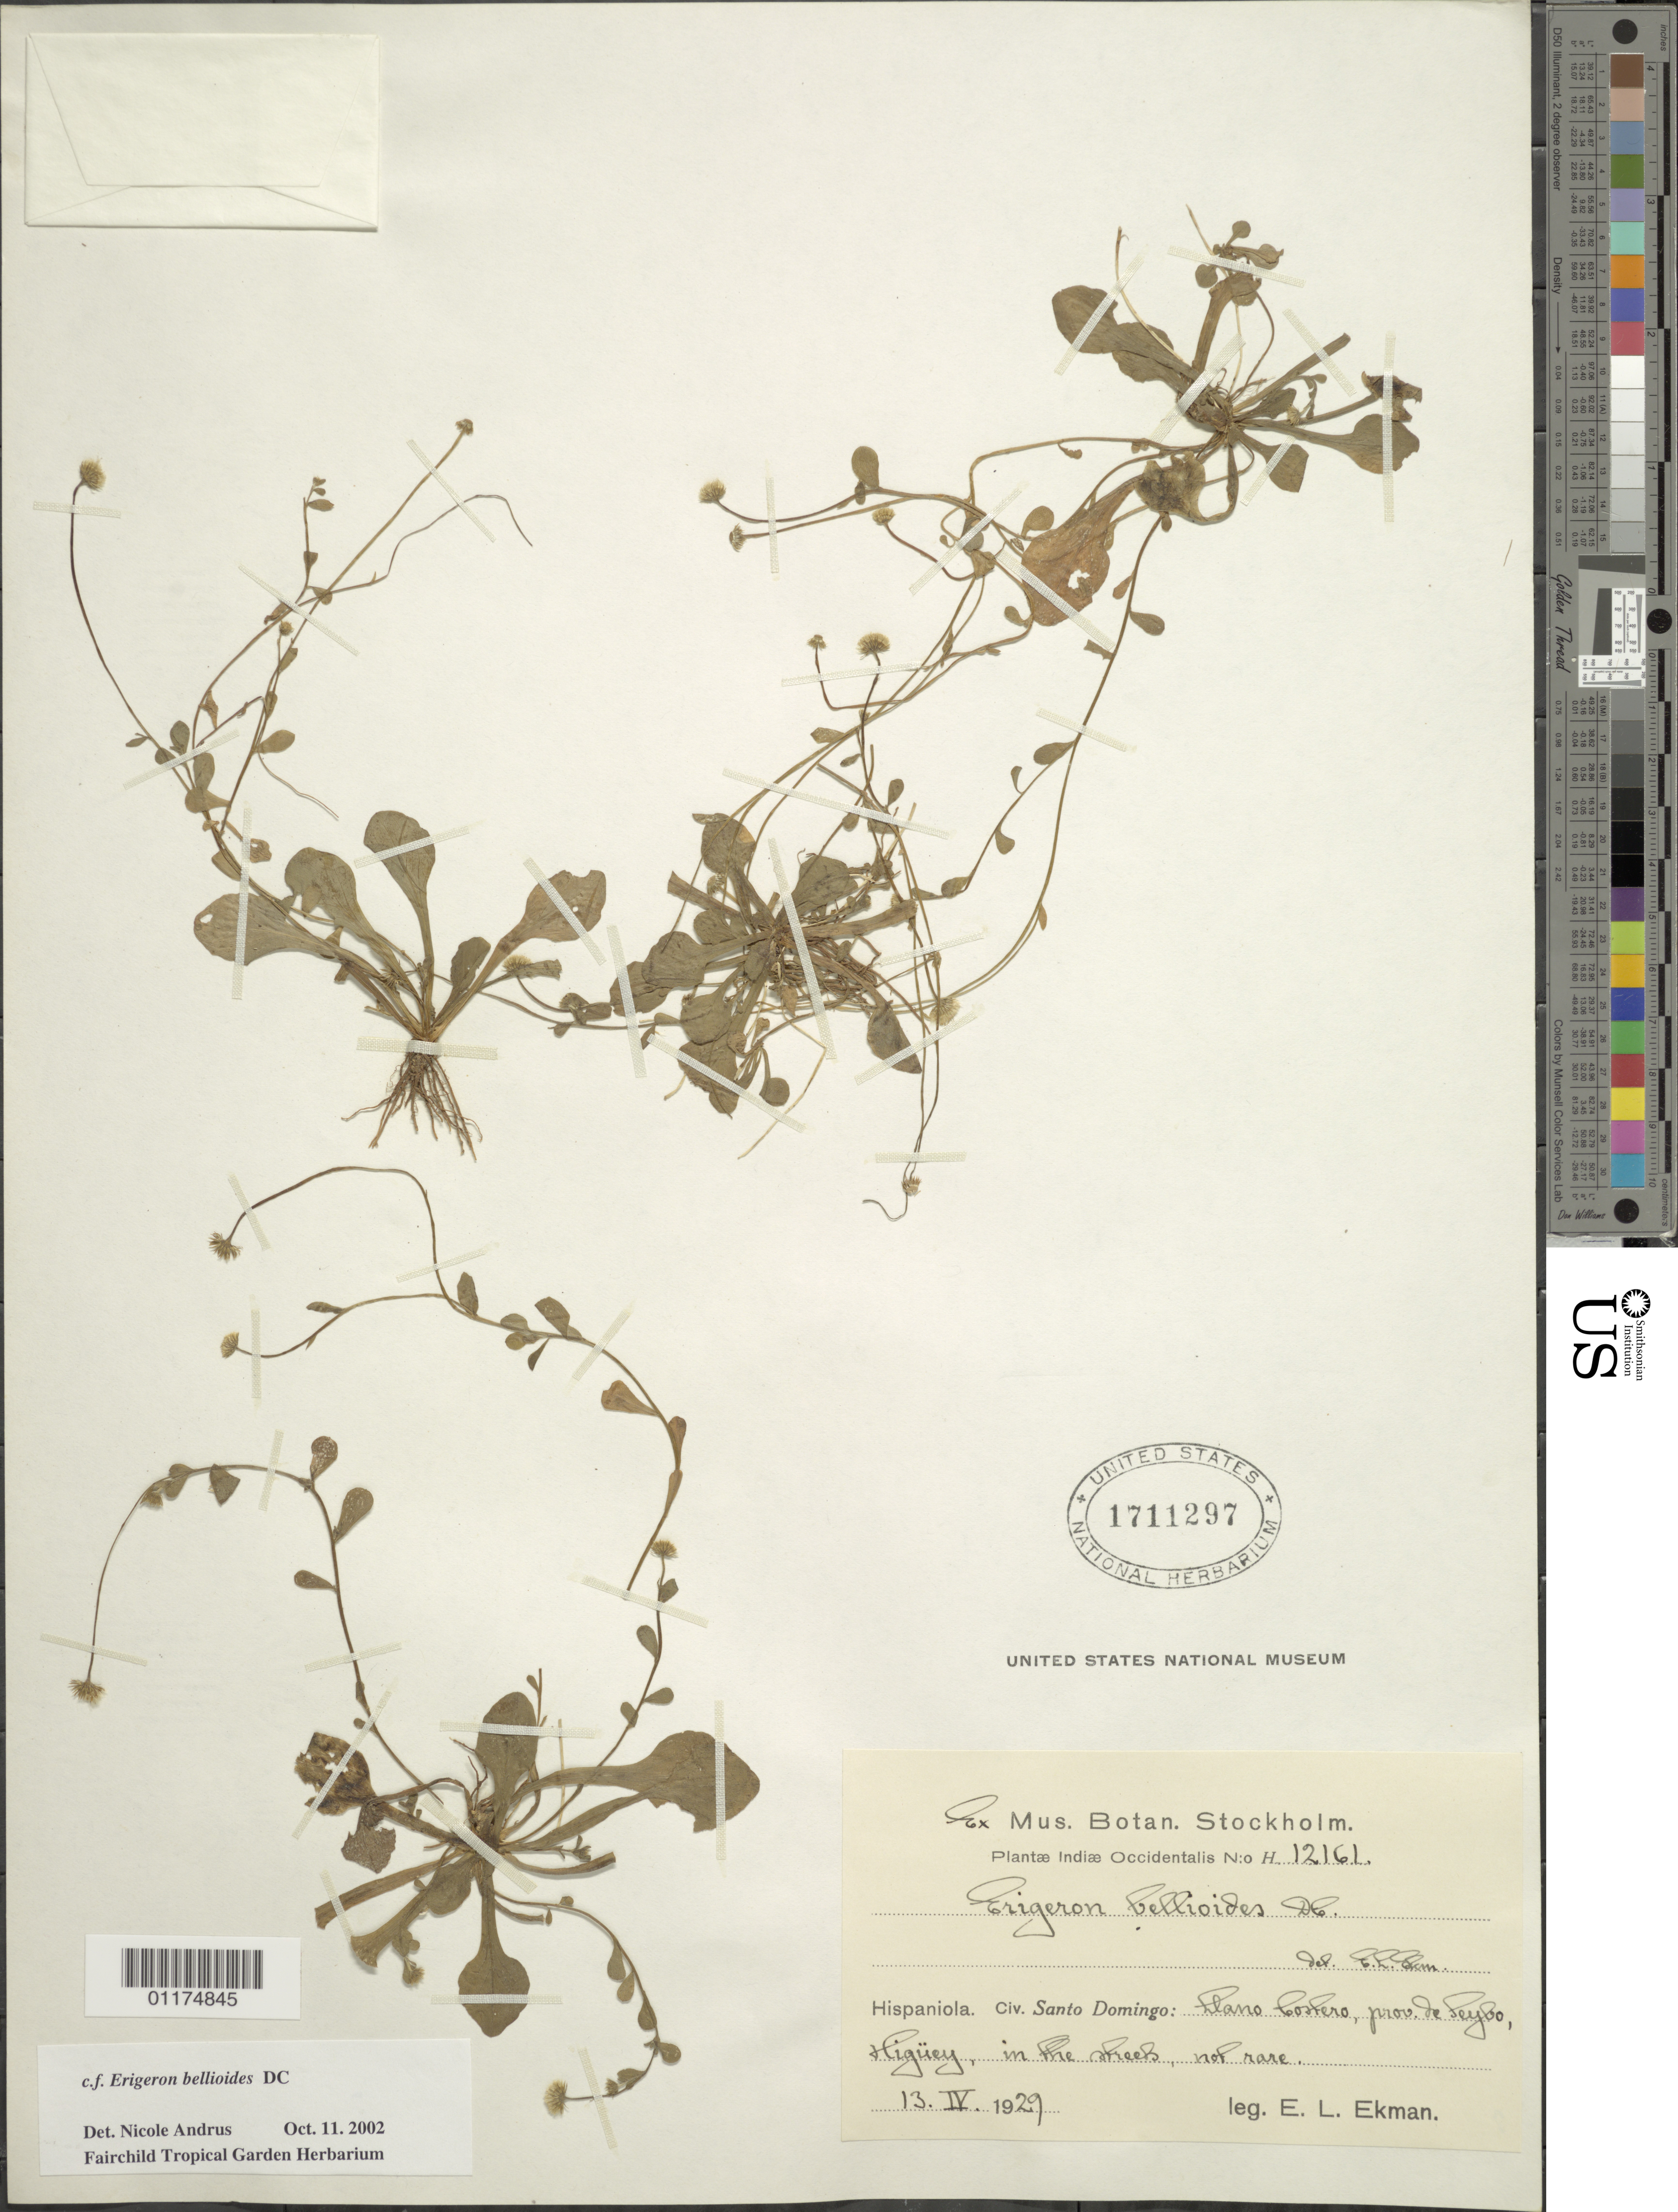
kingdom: Plantae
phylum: Tracheophyta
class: Magnoliopsida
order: Asterales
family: Asteraceae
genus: Erigeron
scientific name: Erigeron bellioides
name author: DC.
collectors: E. L. Ekman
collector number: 12161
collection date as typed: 13 Apr 1929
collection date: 1929-04-13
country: Dominican Republic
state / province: El Seibo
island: Hispaniola I.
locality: Llano Cosfero, prov de Seybo, Higuey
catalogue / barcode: US 1711297